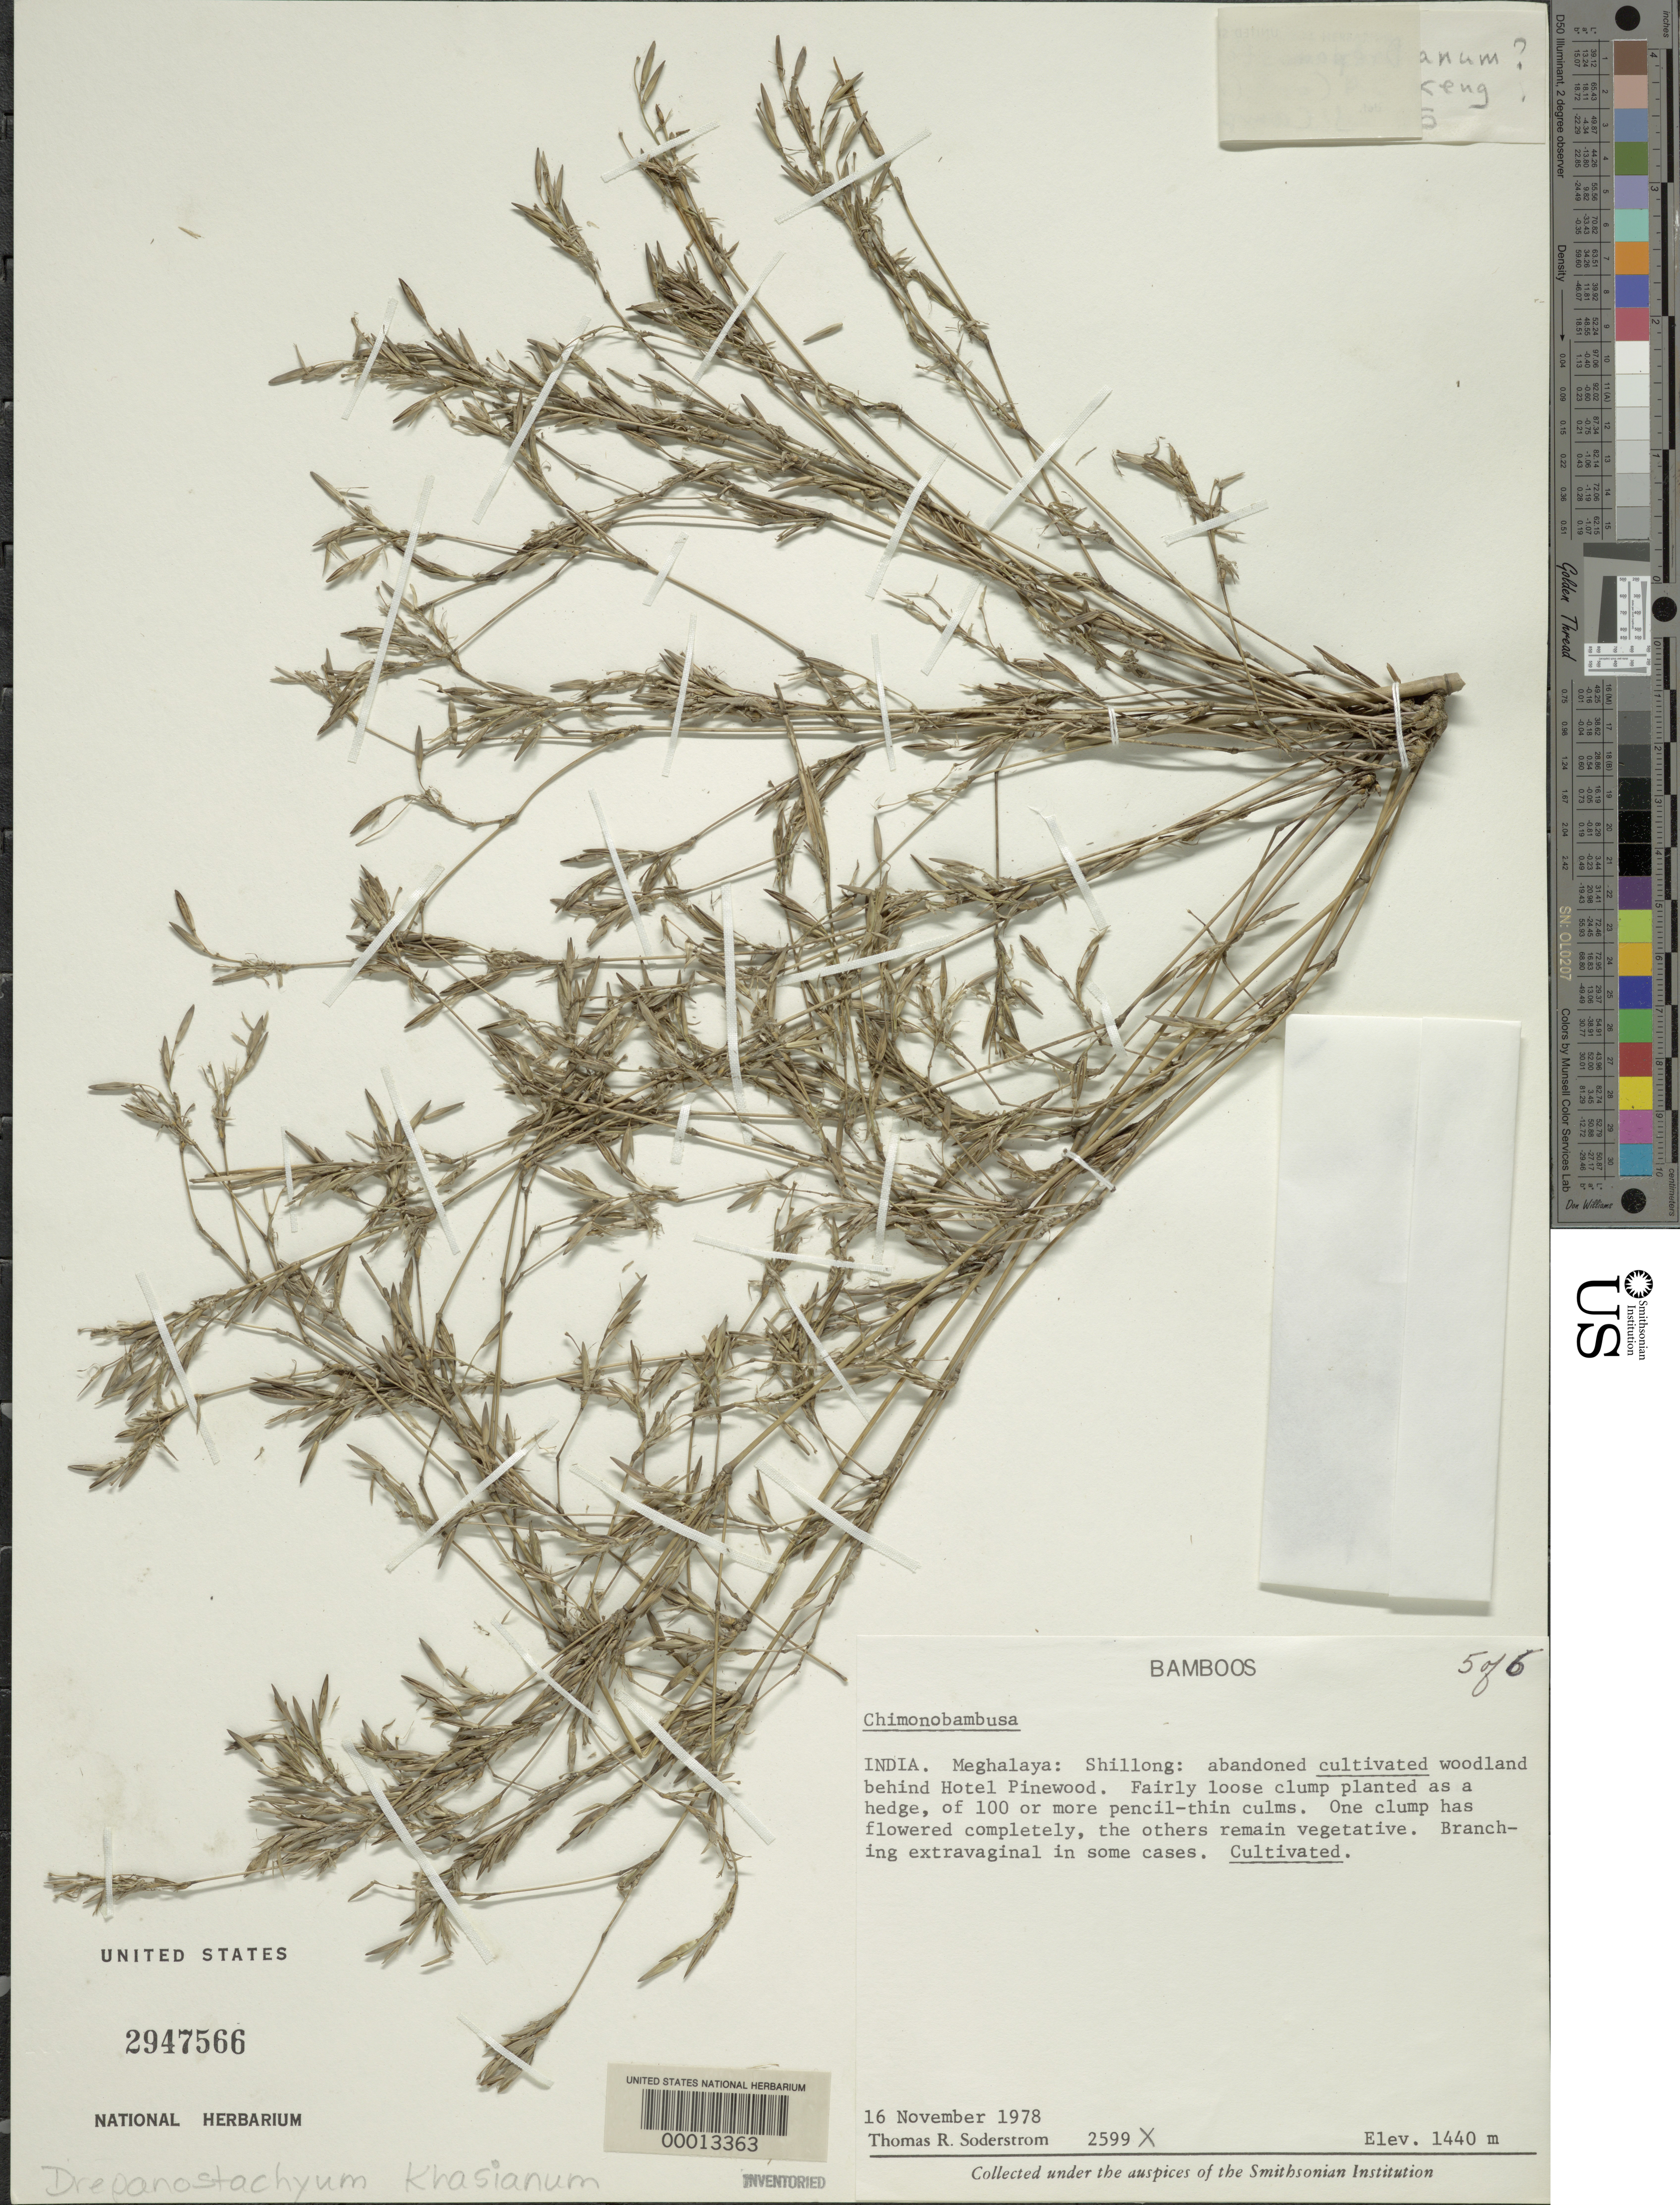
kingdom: Plantae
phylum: Tracheophyta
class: Liliopsida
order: Poales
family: Poaceae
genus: Chimonobambusa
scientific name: Chimonobambusa sp.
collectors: T. R. Soderstrom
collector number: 2599x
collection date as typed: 16 Nov 1978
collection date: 1978-11-16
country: India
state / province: Meghalaya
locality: Meghalaya: shillong: hotel pinewood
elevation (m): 1440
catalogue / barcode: US 2947566